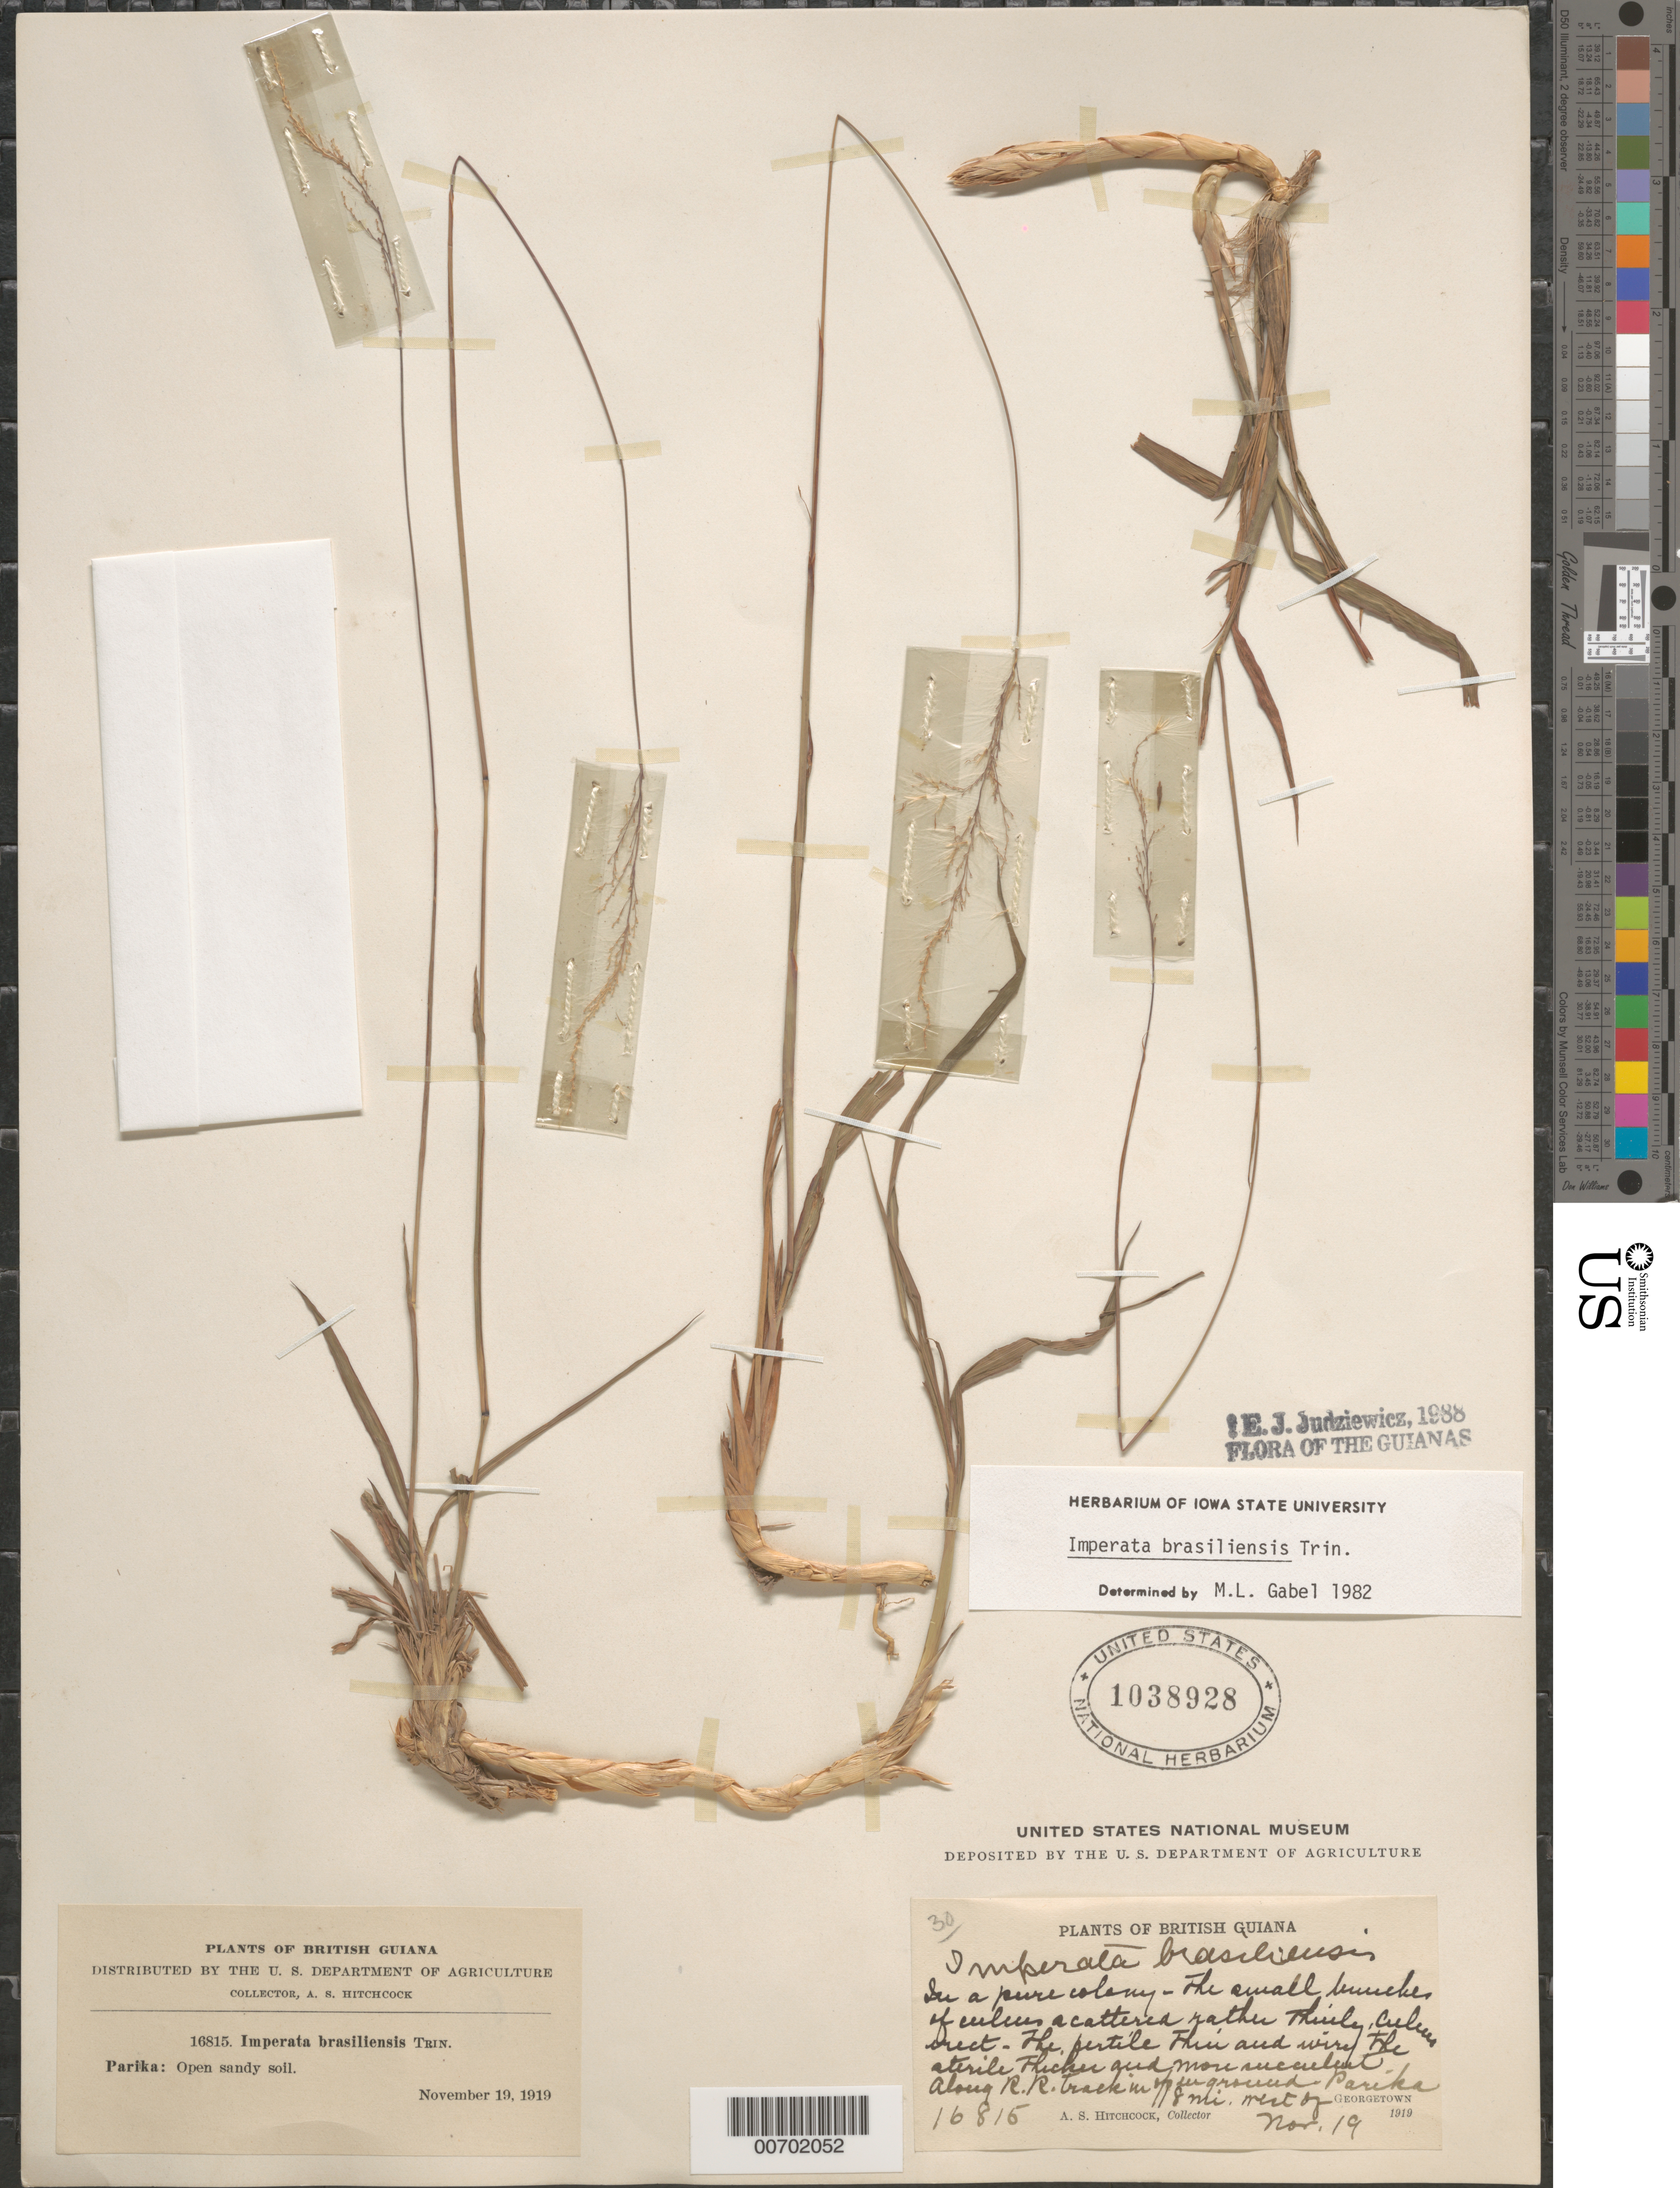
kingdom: Plantae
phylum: Tracheophyta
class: Liliopsida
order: Poales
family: Poaceae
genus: Imperata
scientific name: Imperata brasiliensis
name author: Trin.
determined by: Gabel, M. L.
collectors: A. S. Hitchcock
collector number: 16815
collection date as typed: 19-Nov-19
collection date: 1919-11-19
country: Guyana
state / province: Essequibo Isl-W. Demerara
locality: Parika, 18 mi. W of Georgetown, on Essequibo R.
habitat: Open sandy soils; in a pure colony, the small bunches of culms scattered rather thinly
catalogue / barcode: US 1038928